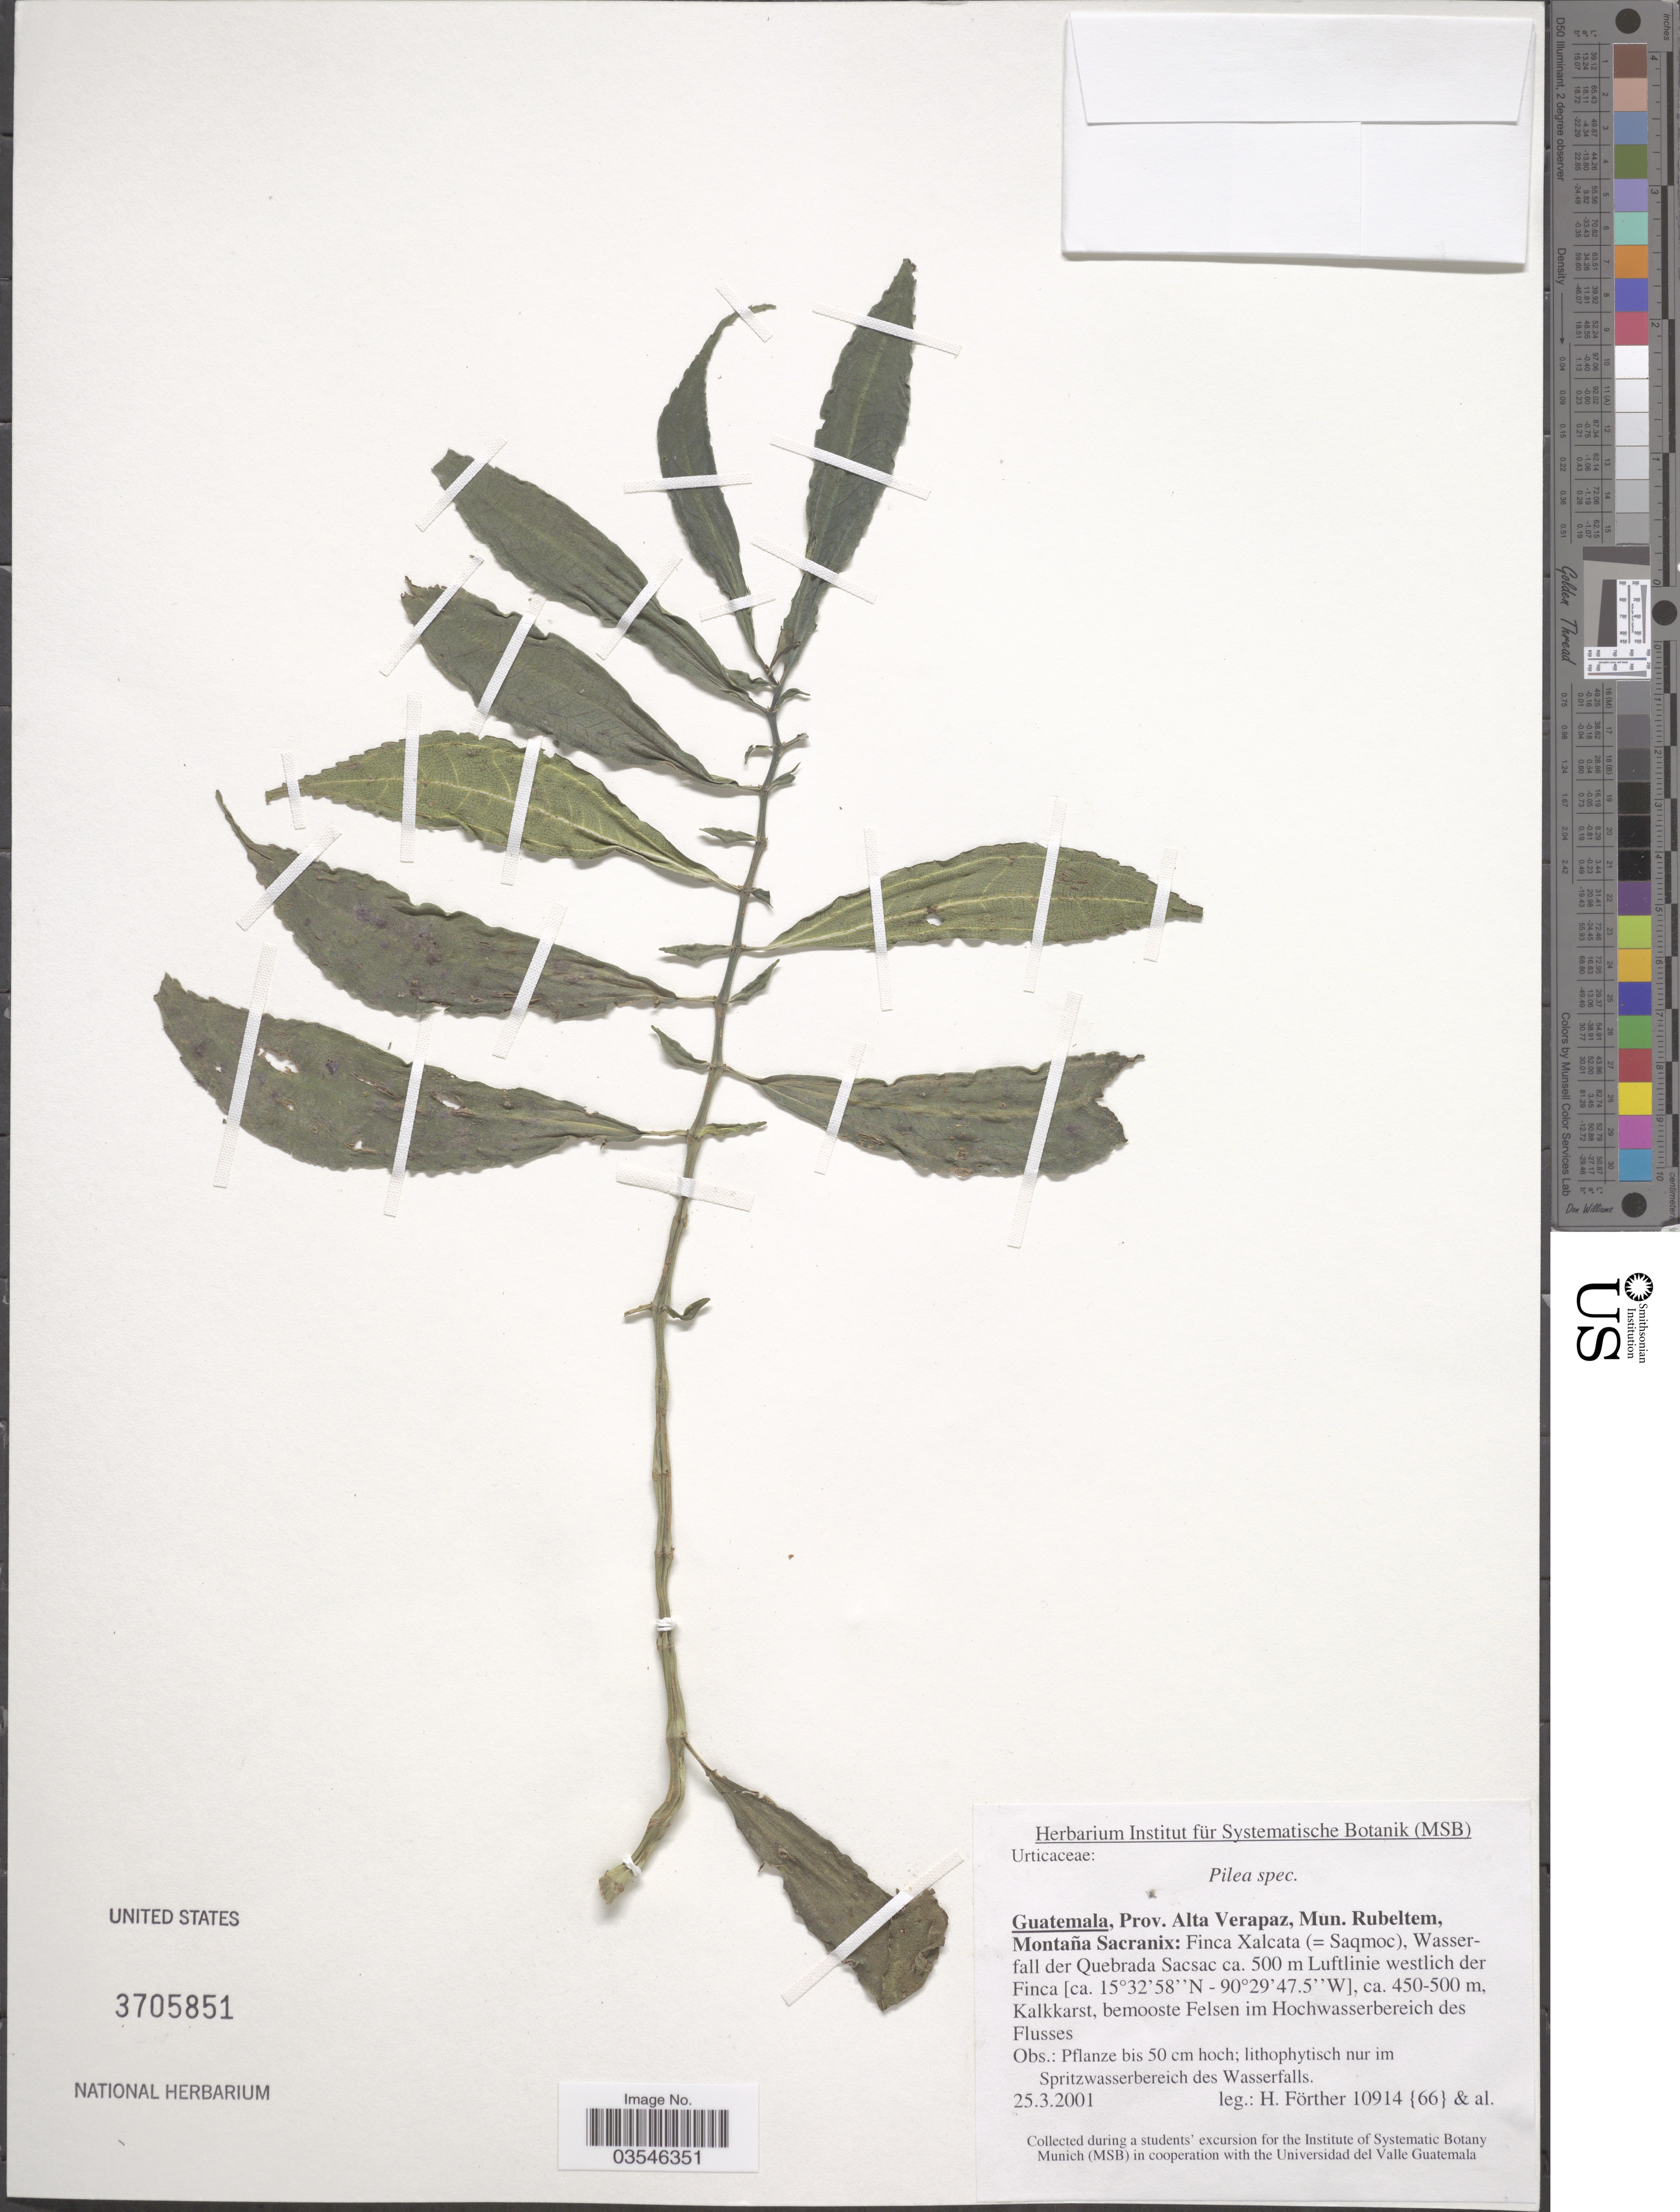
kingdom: Plantae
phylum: Tracheophyta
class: Magnoliopsida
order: Rosales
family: Urticaceae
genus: Pilea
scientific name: Pilea sp.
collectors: H. Fôrther & et al.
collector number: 10914{66}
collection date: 2001-03-25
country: Guatemala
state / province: Alta Verapaz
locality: Prov. Alta Verapaz, Mun. Rubeltem, Montaña Sacranix: Finca Xalcata (=Saqmoc), Wasserfall der Quebrada Sacsac ca. 500 m Luftlinie westlich der Finca. Kalkkarst, bemooste Felsen im Hochwasserbereich des Flusses.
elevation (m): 450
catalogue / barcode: US 3705851